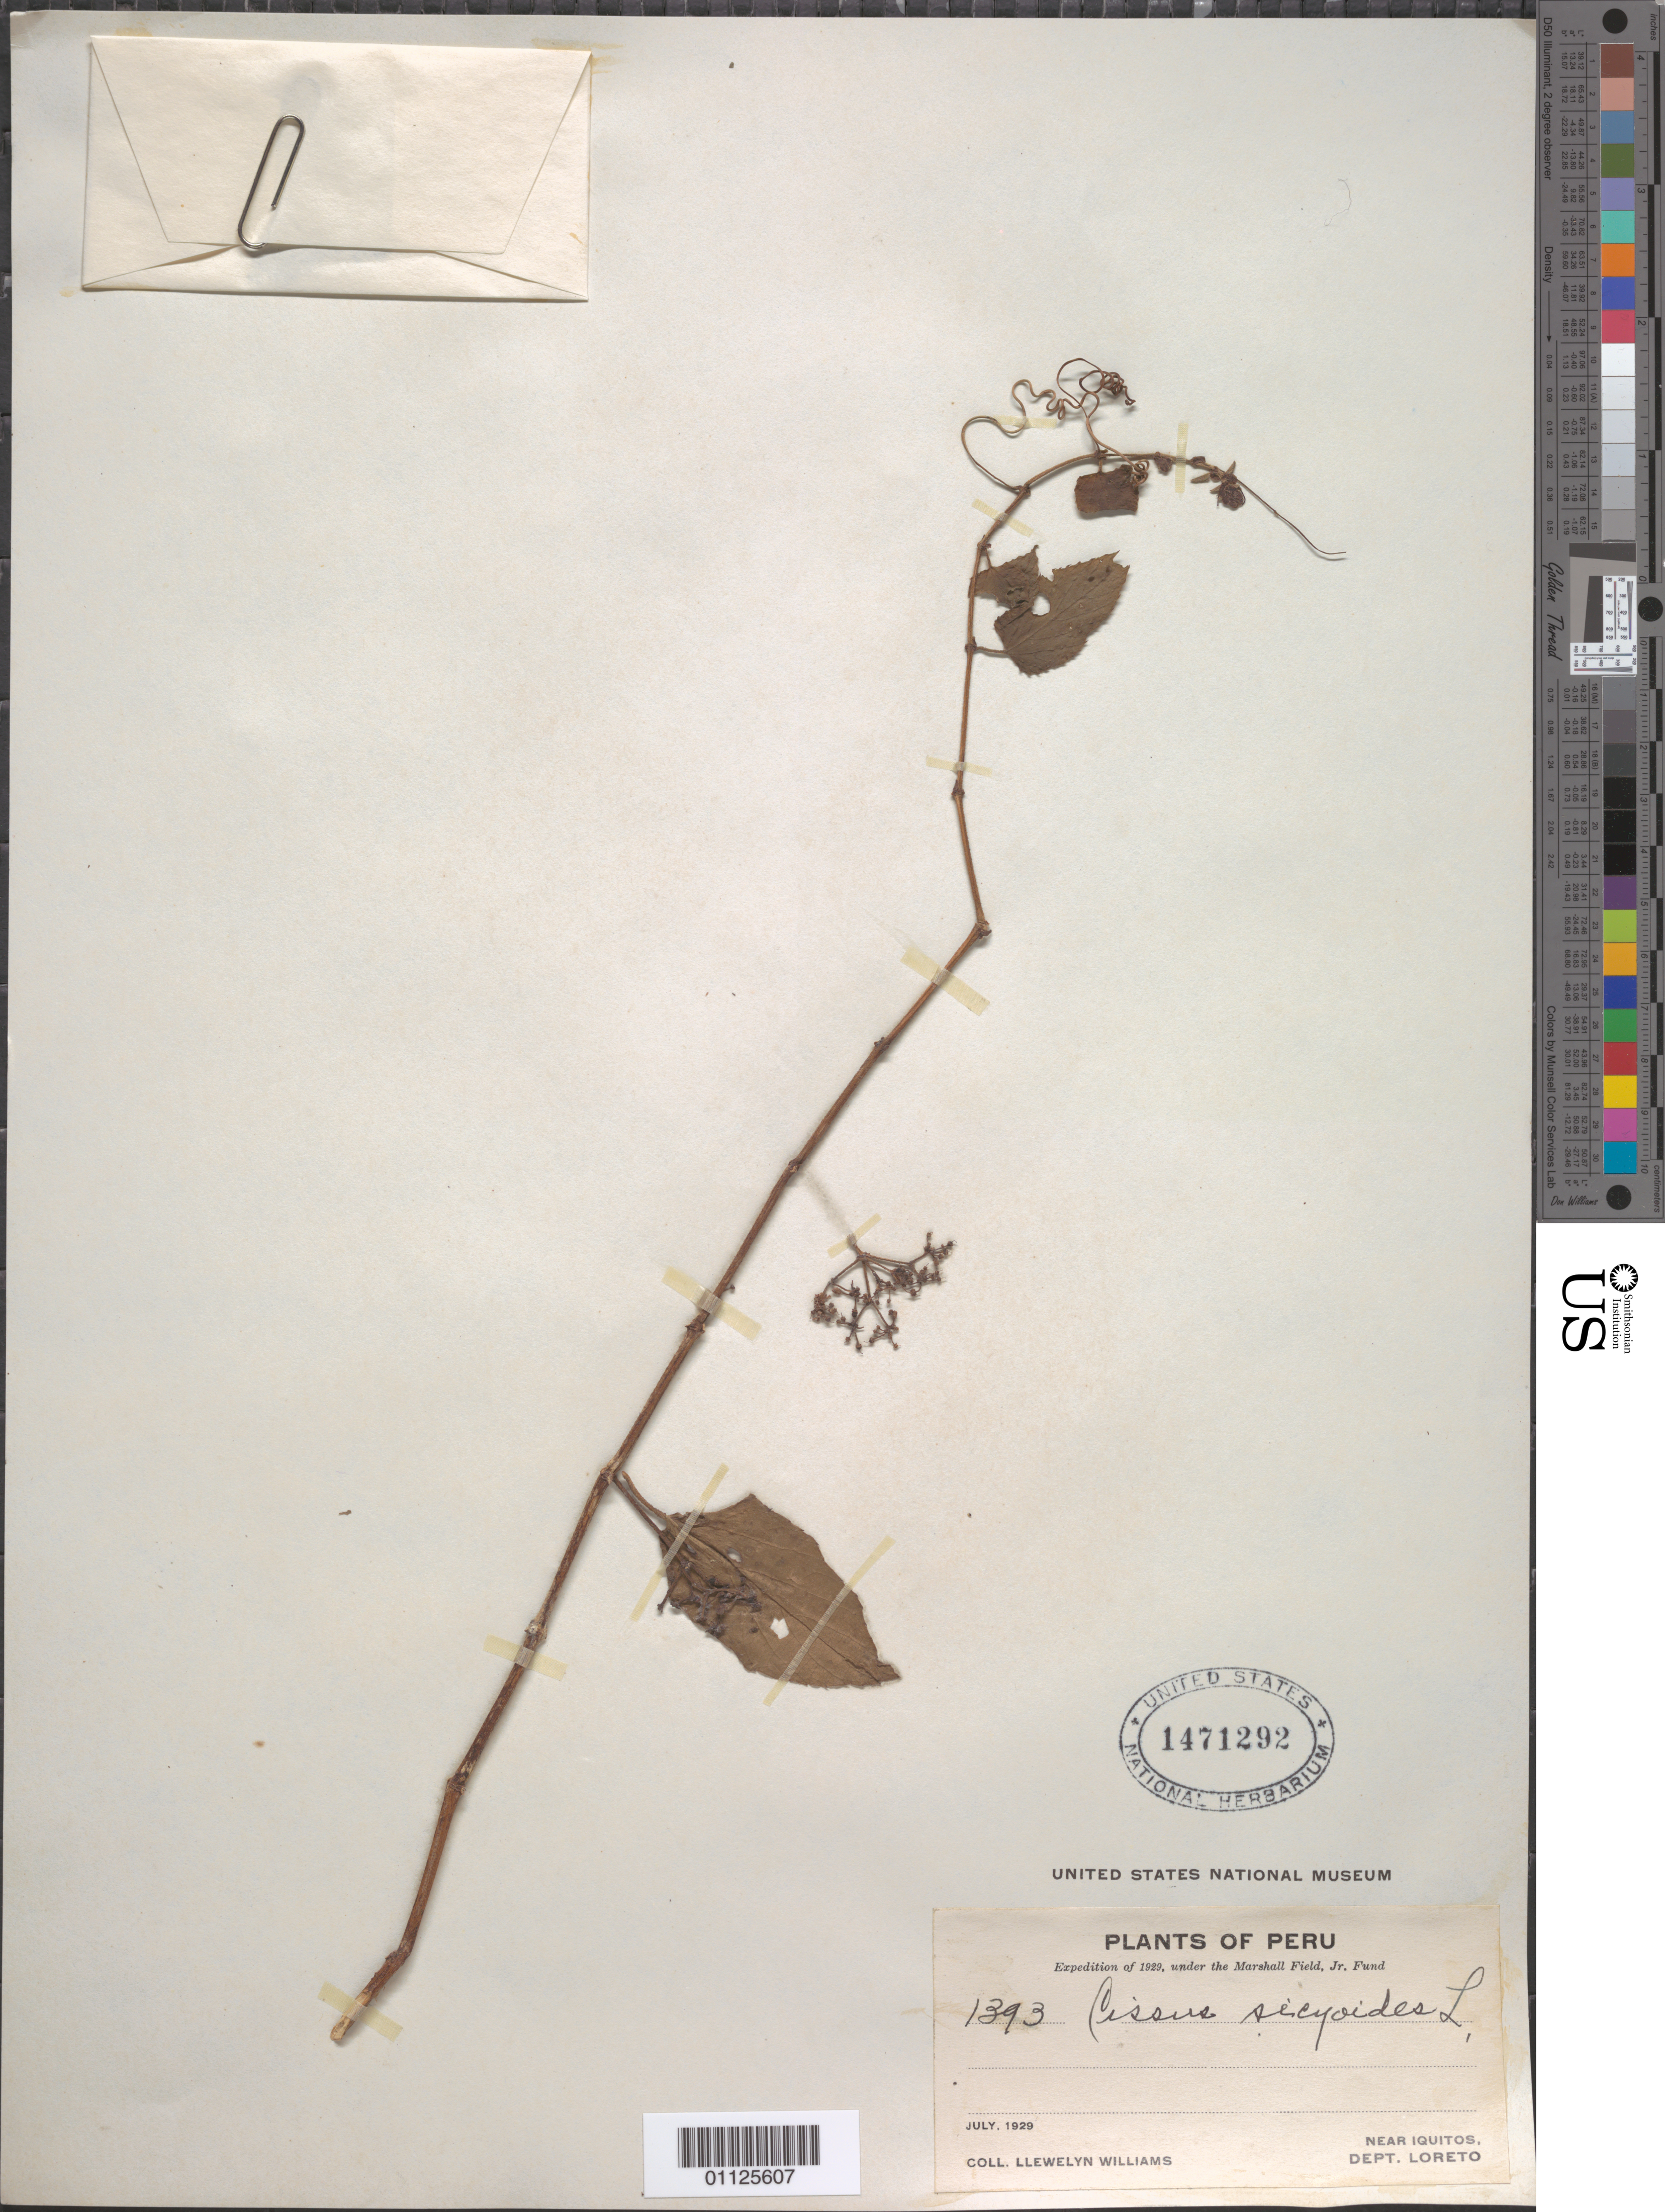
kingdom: Plantae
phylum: Tracheophyta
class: Magnoliopsida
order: Vitales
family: Vitaceae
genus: Cissus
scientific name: Cissus verticillata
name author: (L.) Nicolson & C.E. Jarvis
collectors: L. Williams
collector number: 1393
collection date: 1920-07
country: Peru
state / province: Loreto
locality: Near Iquitos.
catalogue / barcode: US 1471292